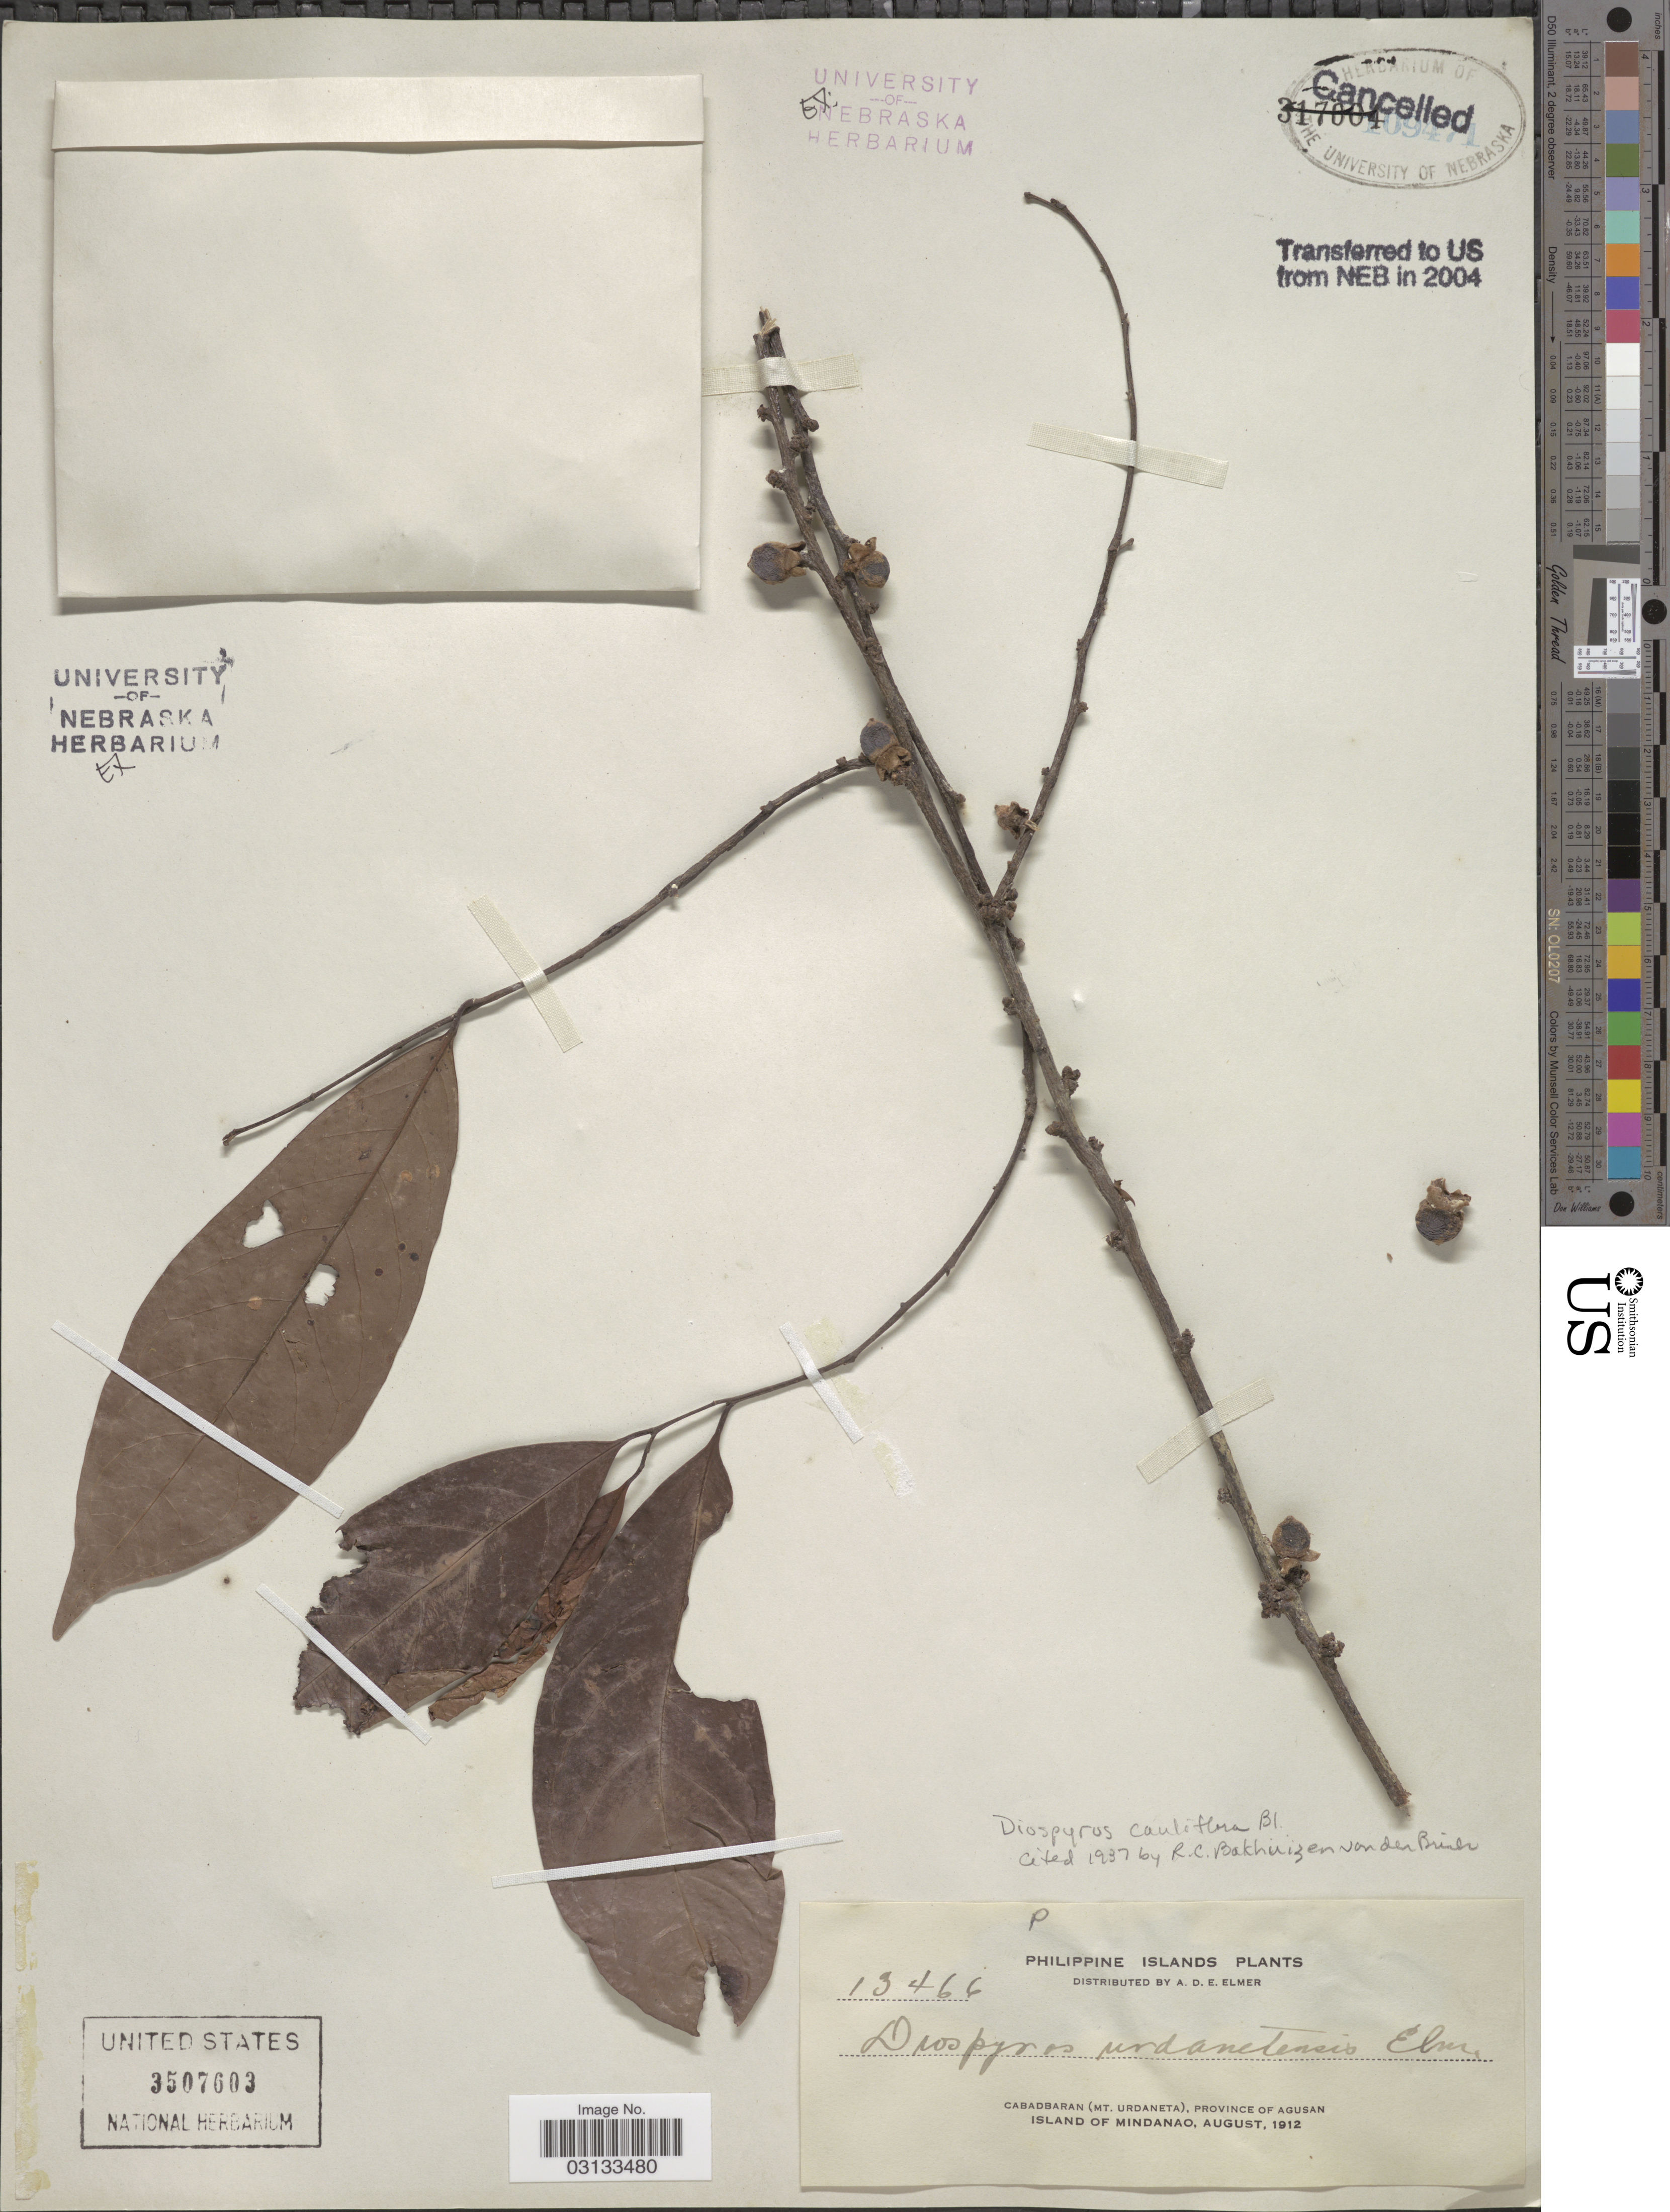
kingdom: Plantae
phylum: Tracheophyta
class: Magnoliopsida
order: Ericales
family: Ebenaceae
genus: Diospyros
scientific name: Diospyros cauliflora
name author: Blume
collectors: A. D. E. Elmer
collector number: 13466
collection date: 1912-08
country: Philippines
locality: Cabadbaran (Mt. Urdaneta), Province of Agusan, Island of Mindanao.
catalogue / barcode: US 3507603